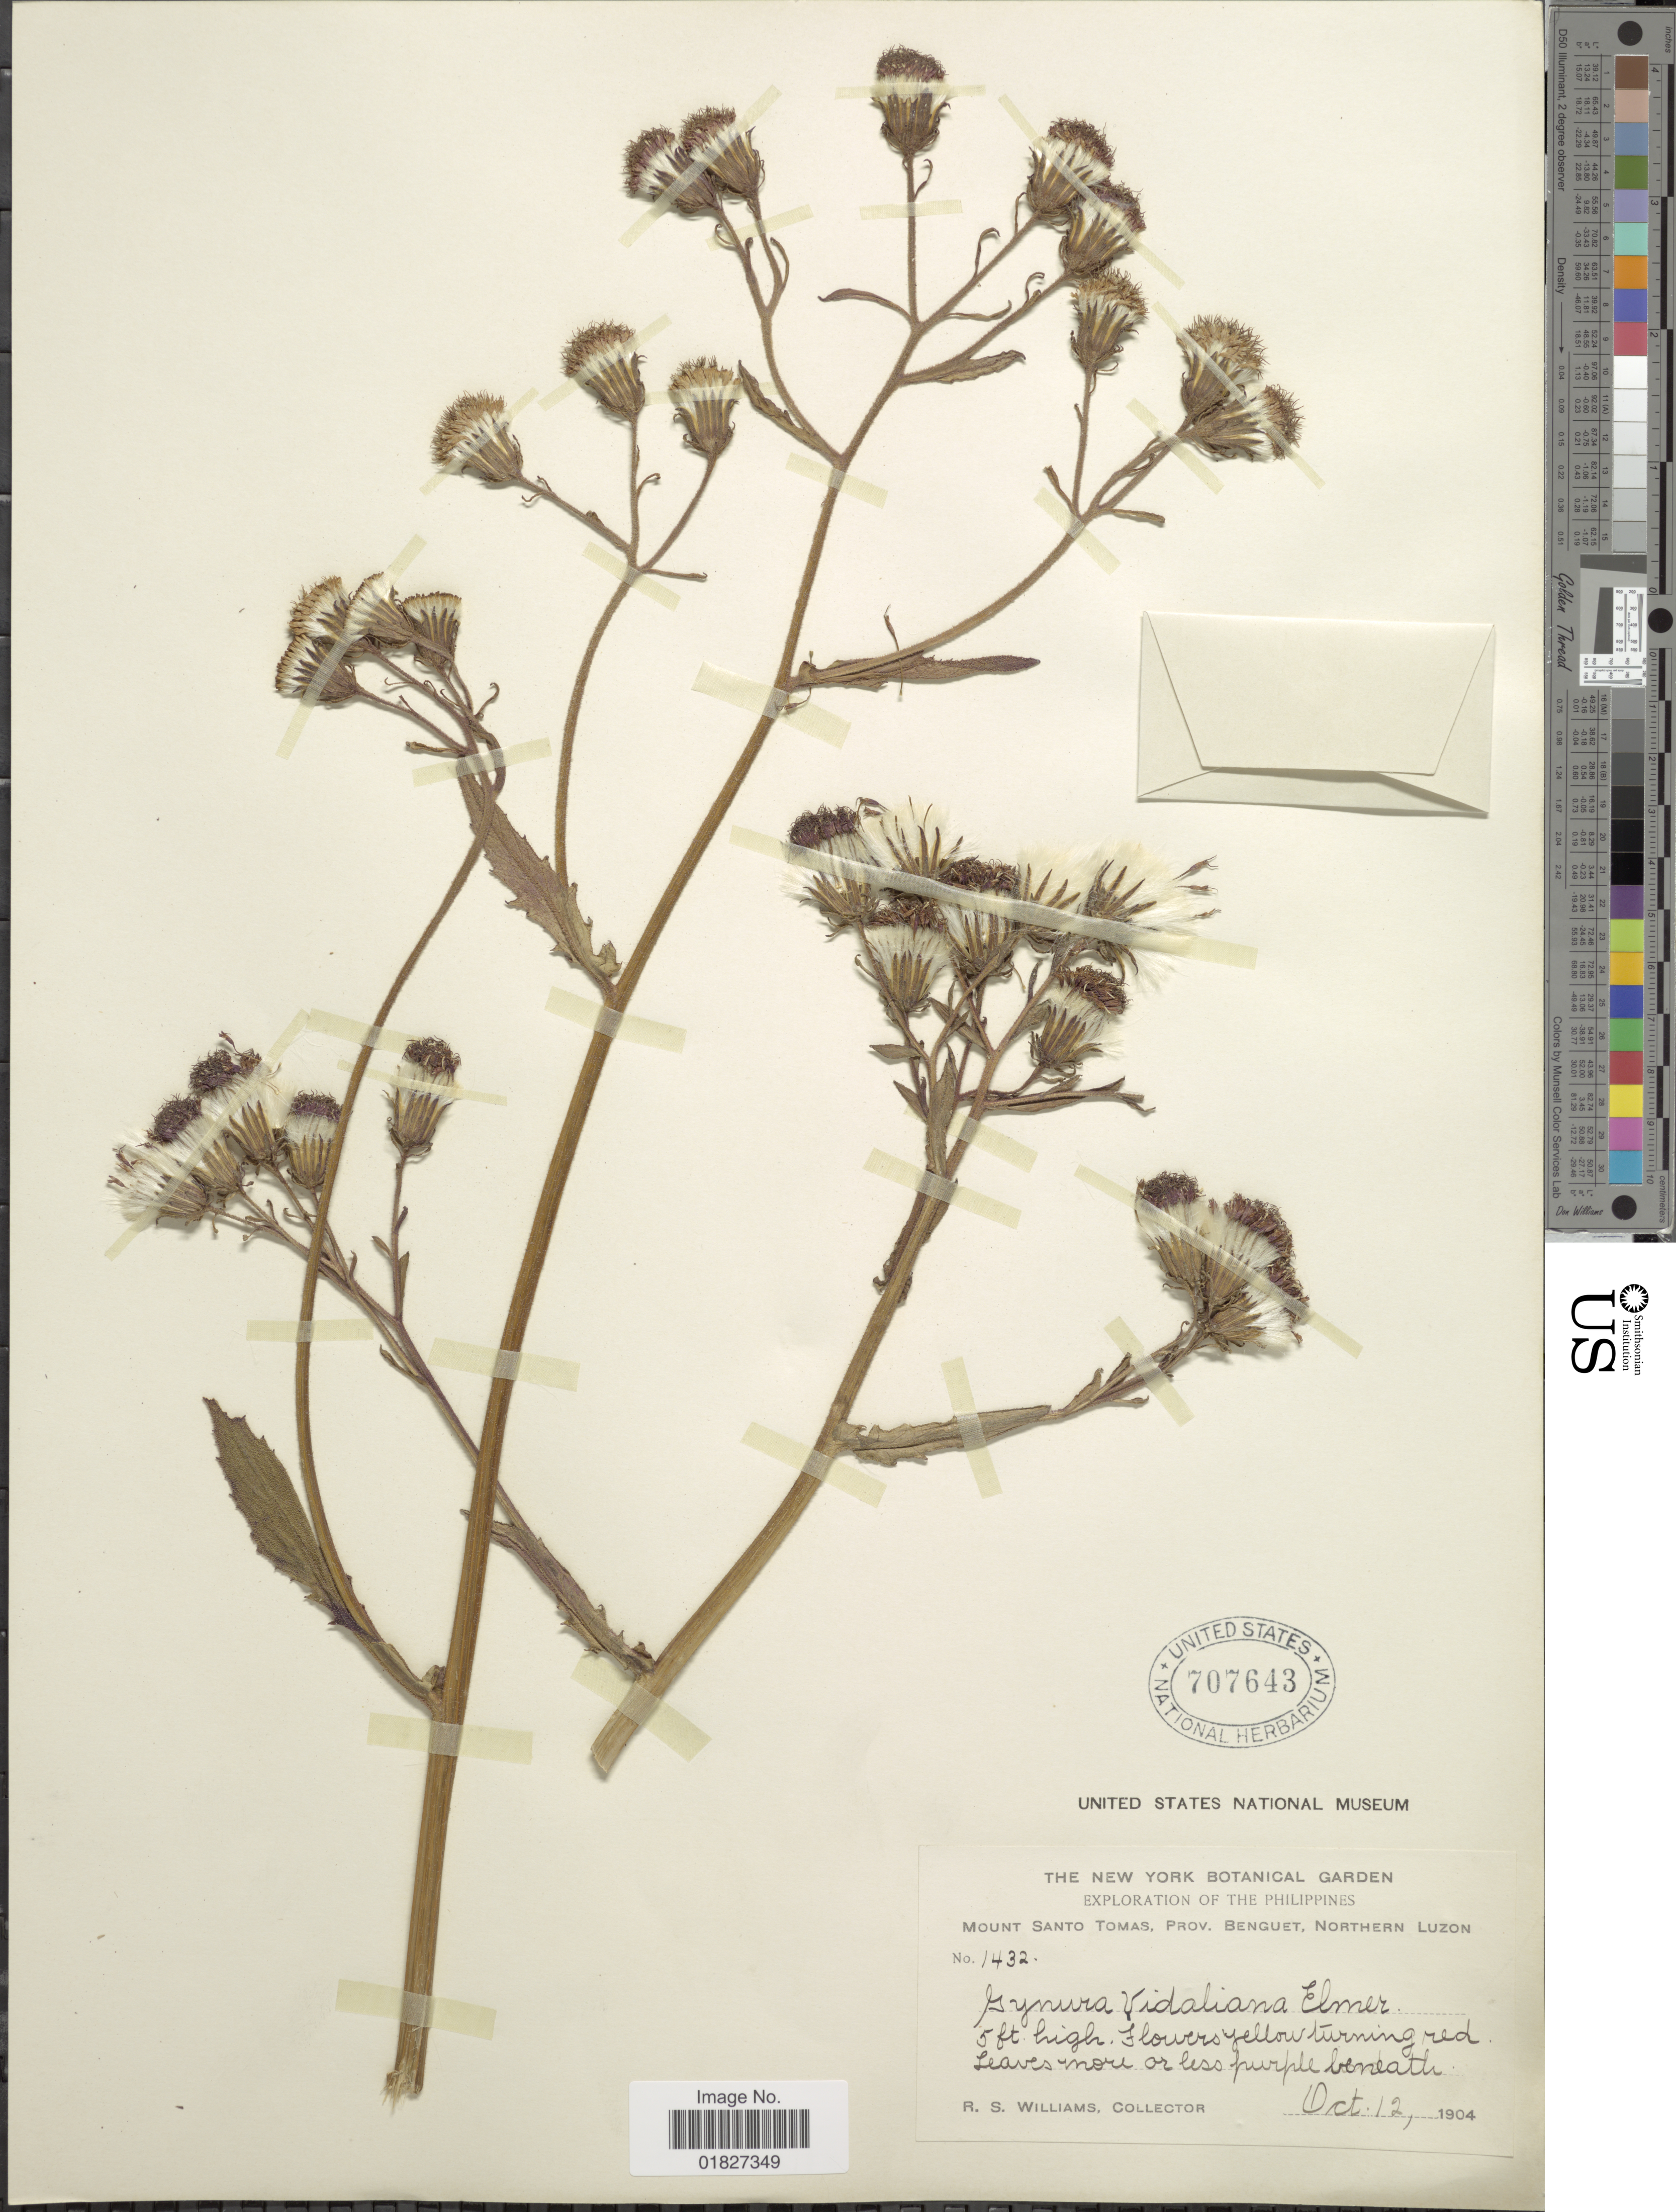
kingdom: Plantae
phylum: Tracheophyta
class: Magnoliopsida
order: Asterales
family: Asteraceae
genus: Gynura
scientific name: Gynura vidaliana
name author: Elmer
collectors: R. S. Williams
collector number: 1432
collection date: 1904-10-12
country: Philippines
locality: Mount Santo Tomas, Prov. Benguet, Northern Luzon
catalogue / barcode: US 707643